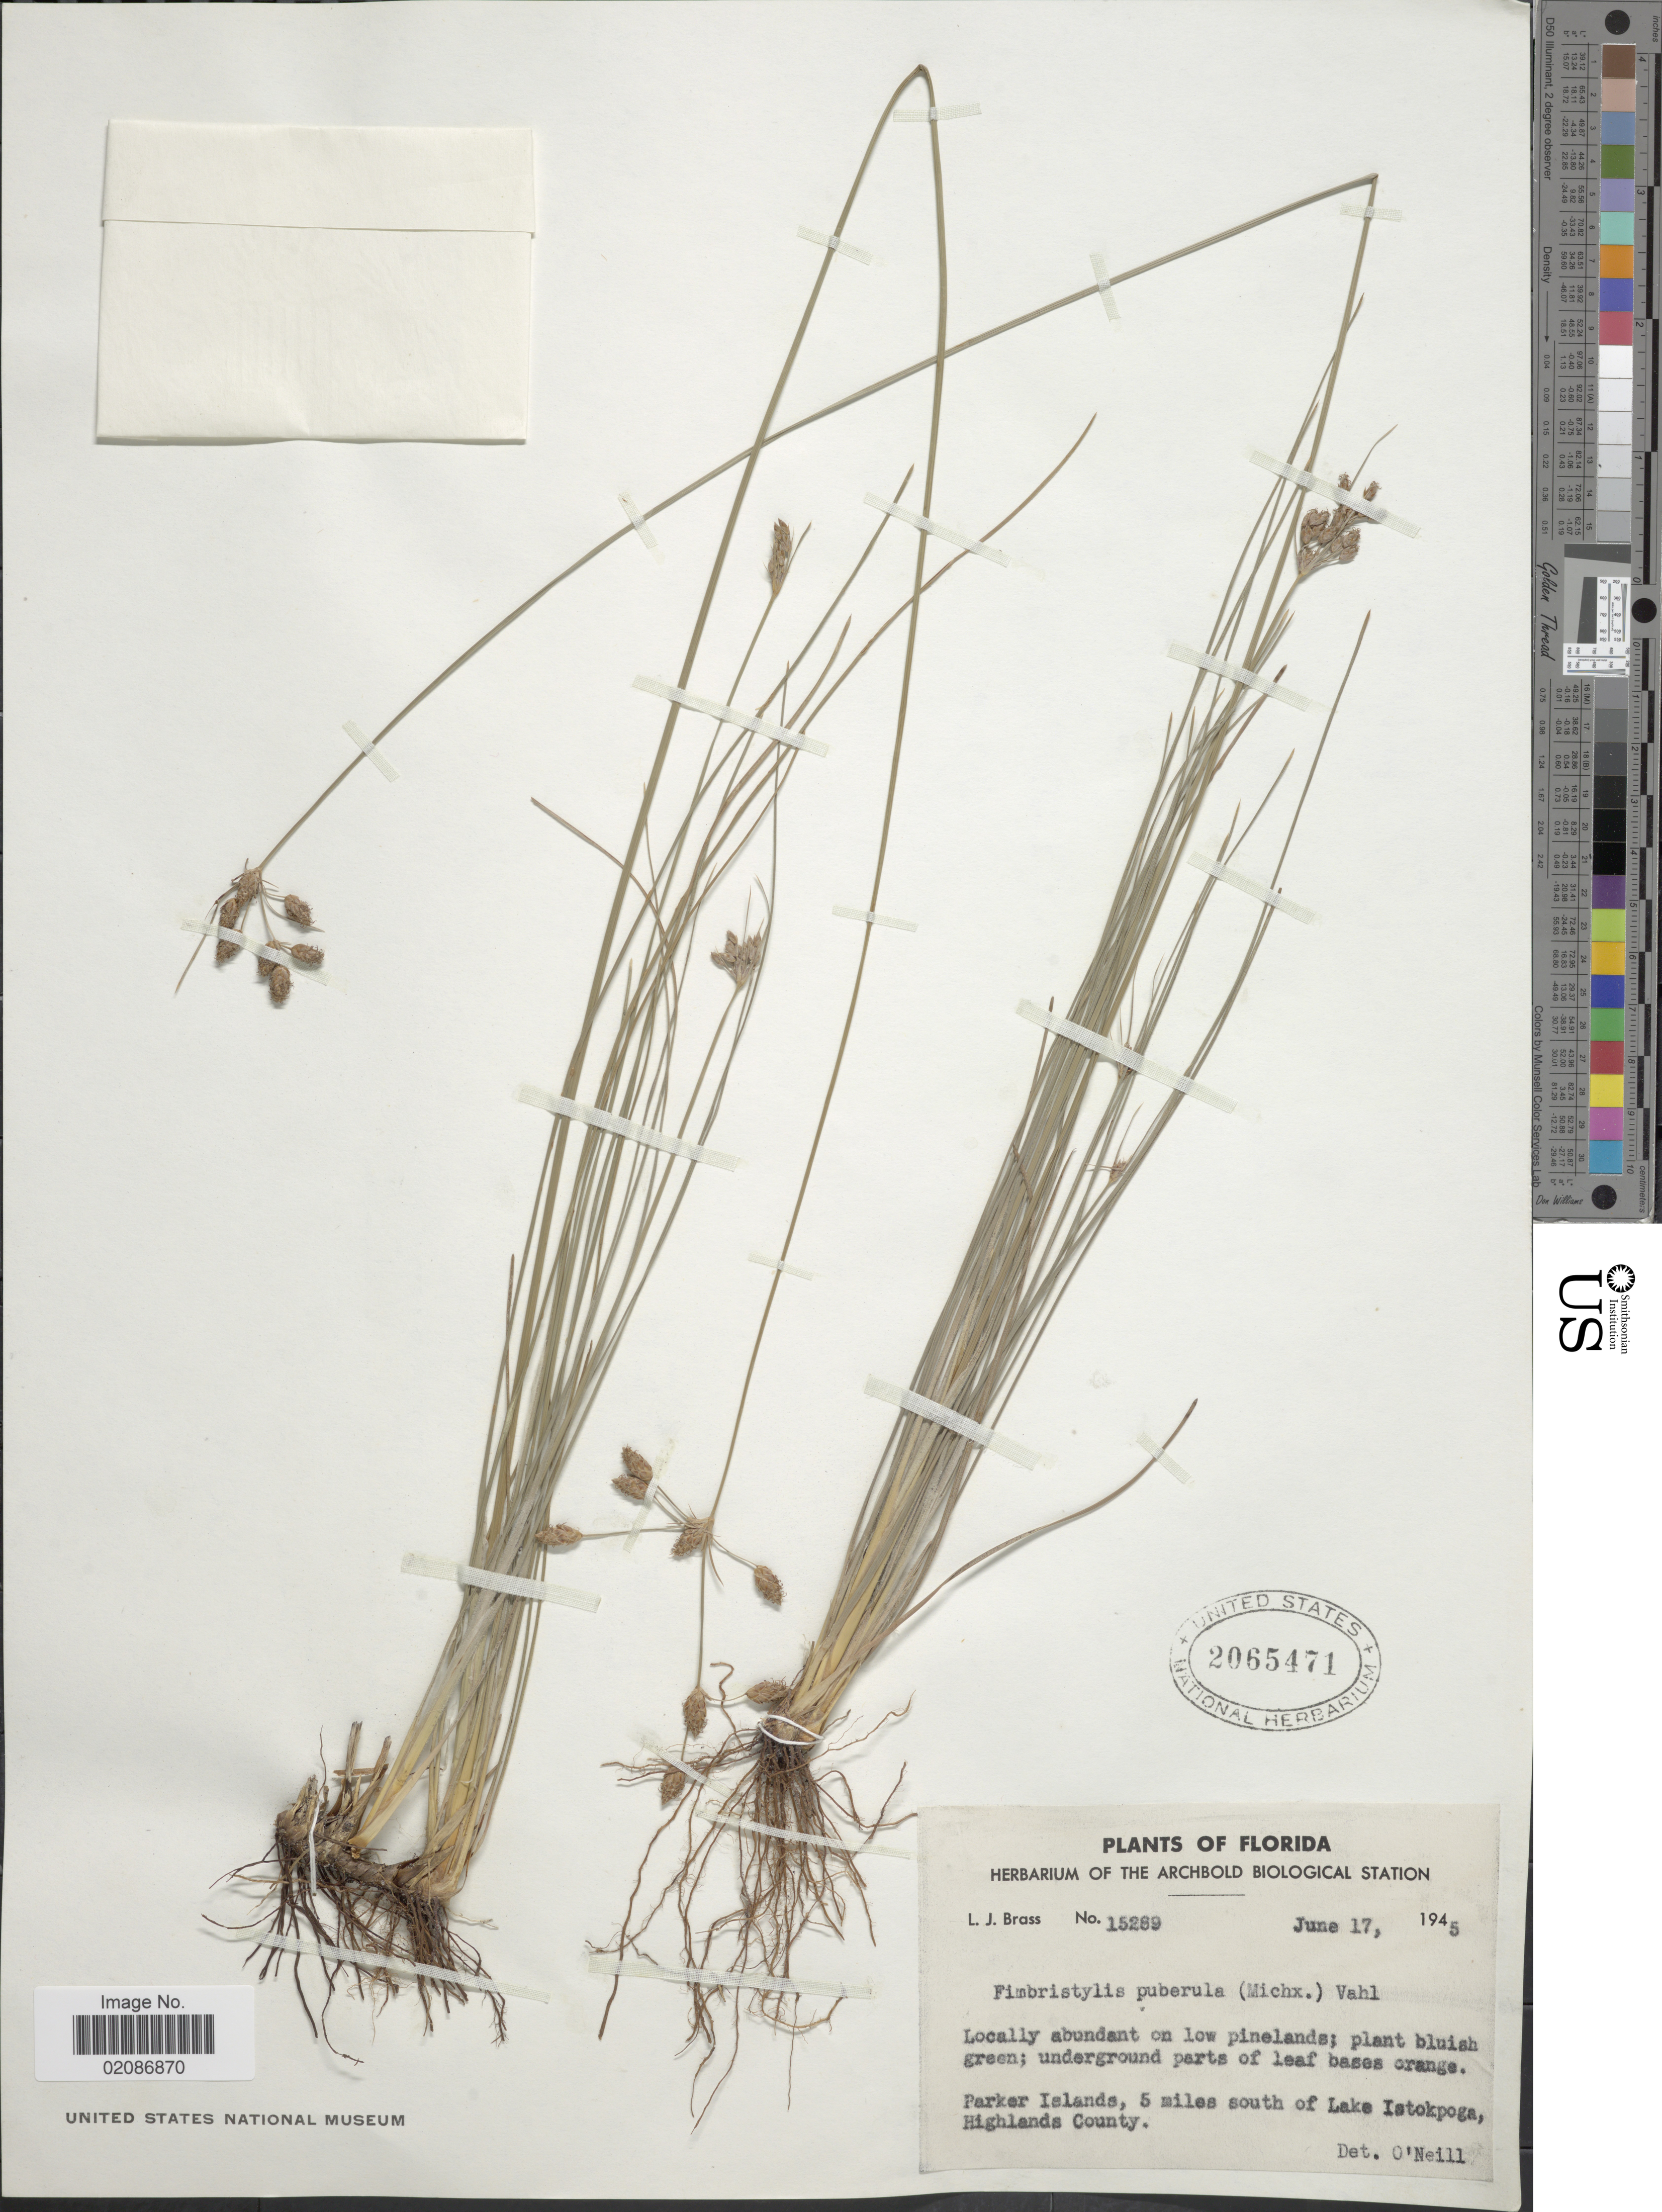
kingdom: Plantae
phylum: Tracheophyta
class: Liliopsida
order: Poales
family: Cyperaceae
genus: Fimbristylis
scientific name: Fimbristylis puberula var. puberula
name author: (Michx.) Vahl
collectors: L. J. Brass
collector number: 15289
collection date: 1945-06-17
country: United States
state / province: Florida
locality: Parker Islands, 5 miles south of Lake Istokpoga, Highlands County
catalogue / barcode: US 2065471